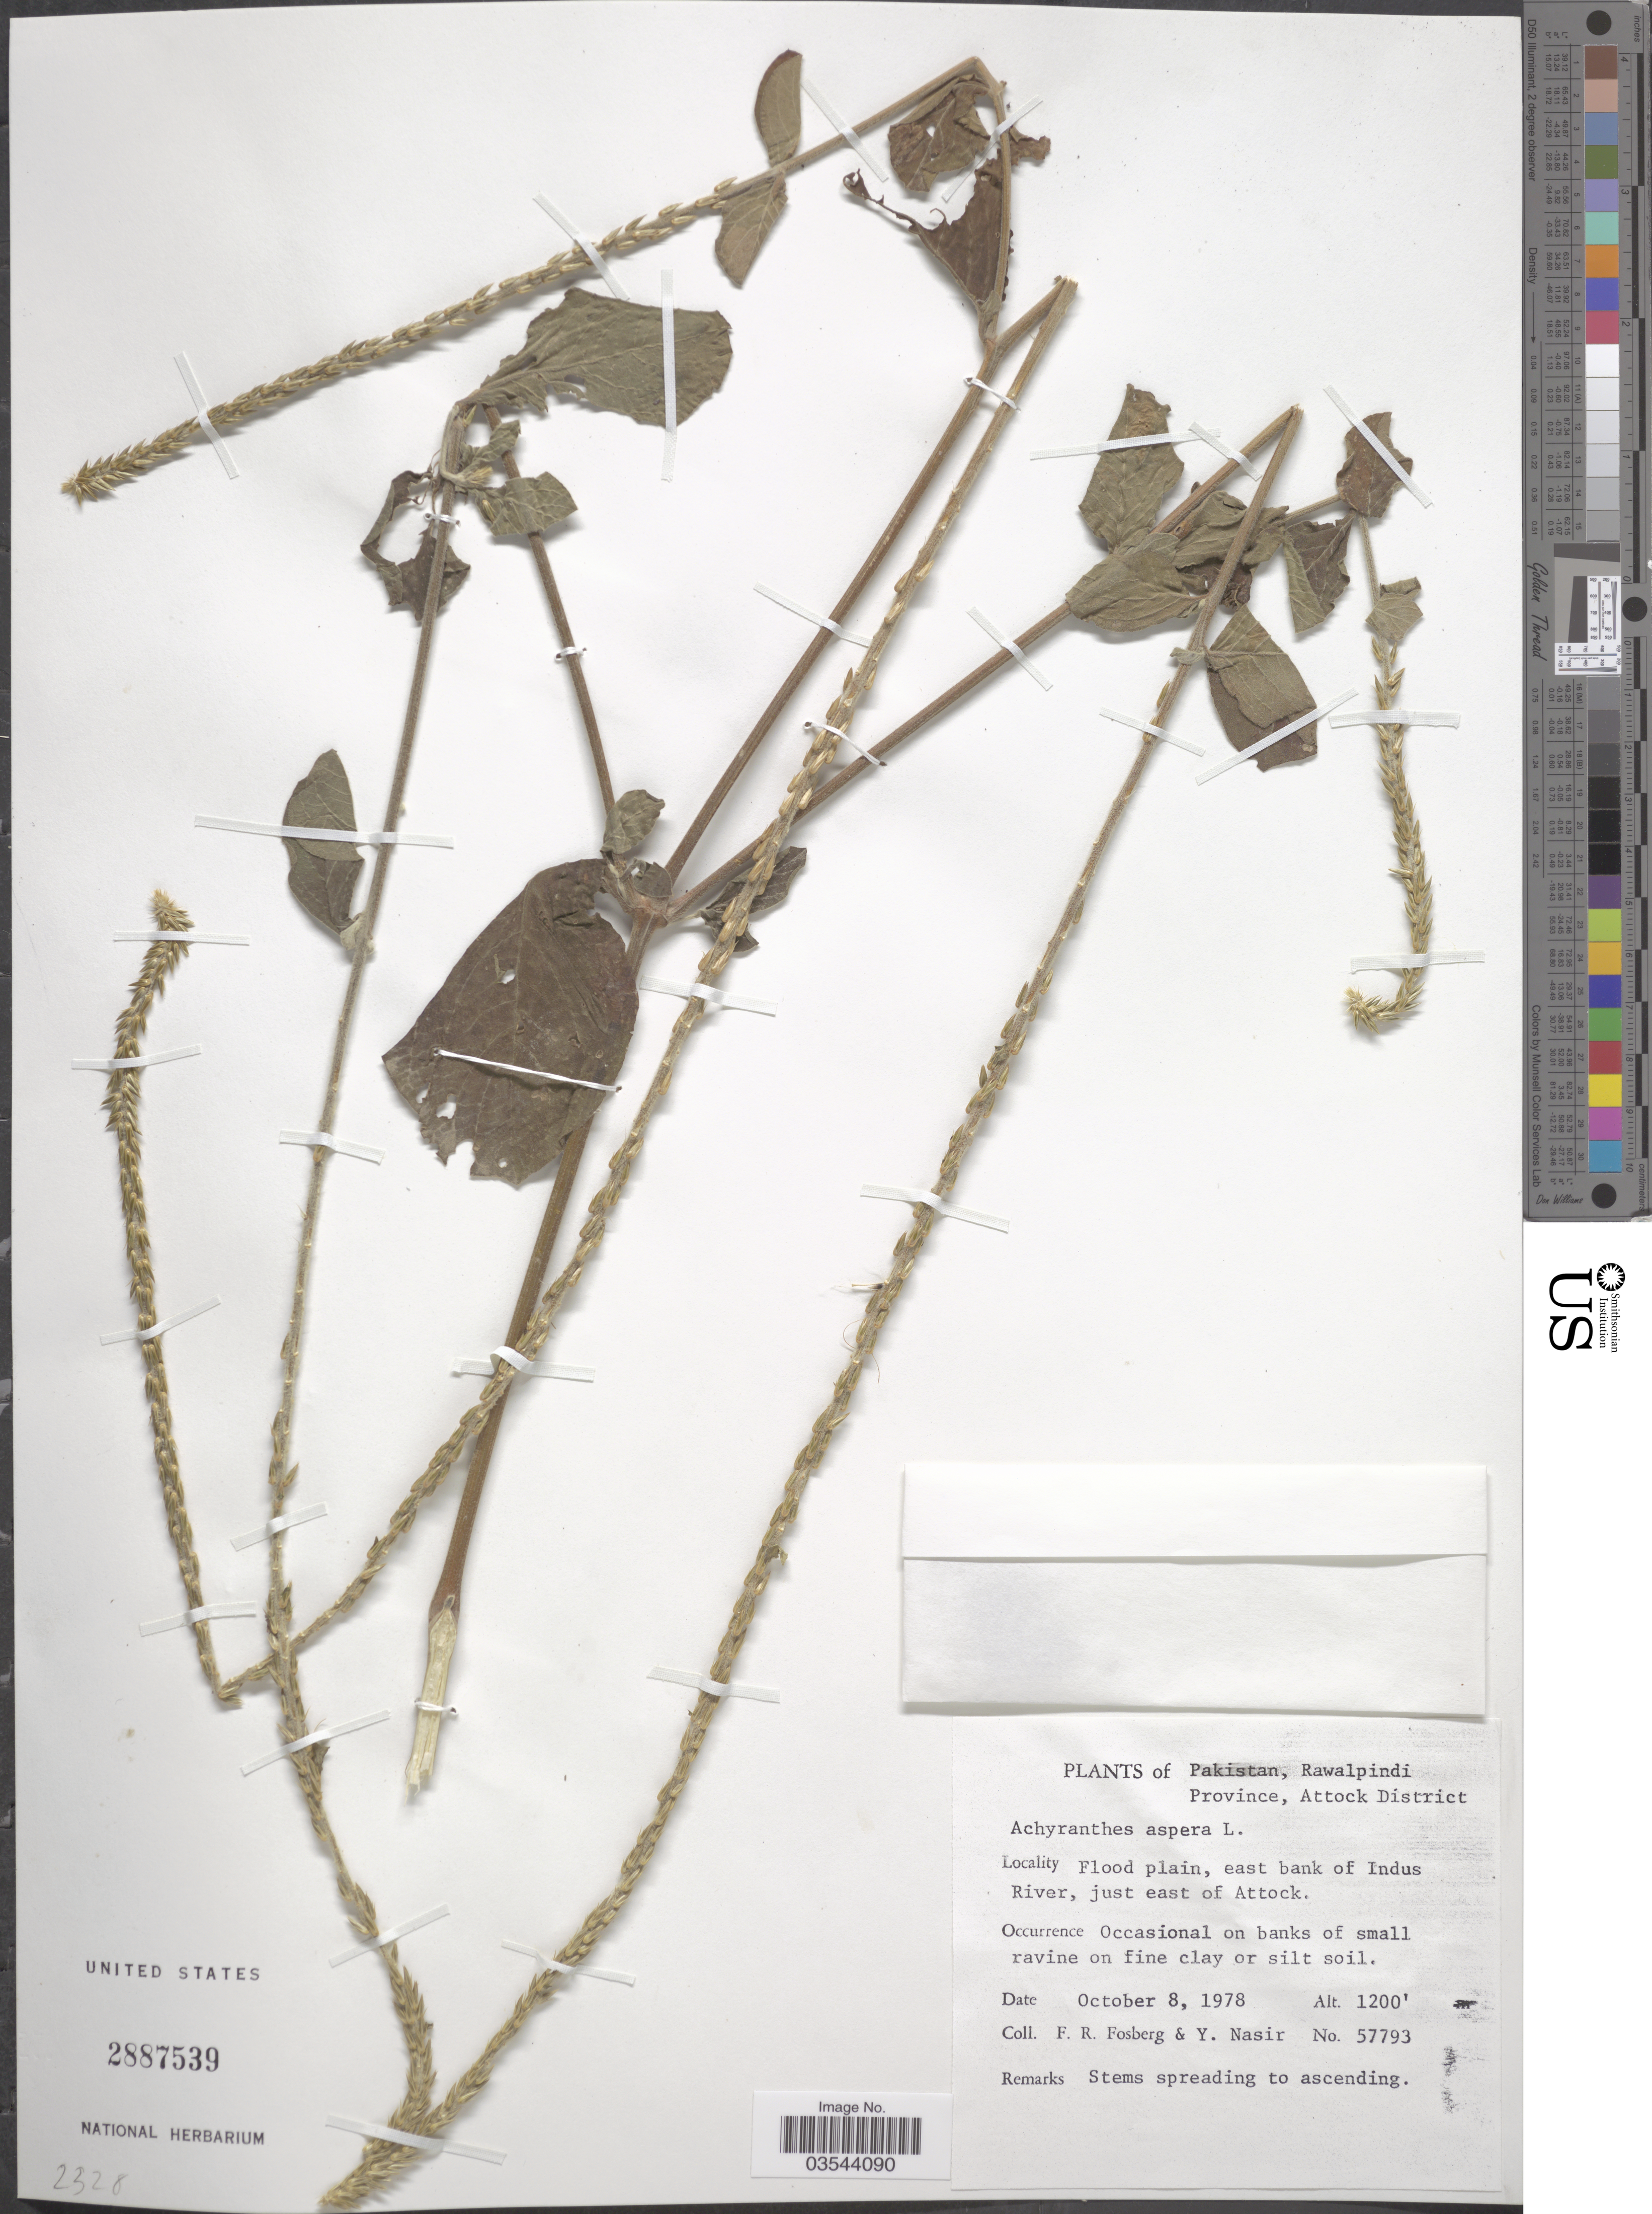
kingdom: Plantae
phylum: Tracheophyta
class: Magnoliopsida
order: Caryophyllales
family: Amaranthaceae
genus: Achyranthes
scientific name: Achyranthes aspera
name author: L.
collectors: F. R. Fosberg & Y. Nasir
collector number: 57793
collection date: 1978-10-08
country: Pakistan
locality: Rawalpindi Province, Attock District. Flood plain, east bank of Indus River, just east of Attock.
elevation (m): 366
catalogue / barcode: US 2887539